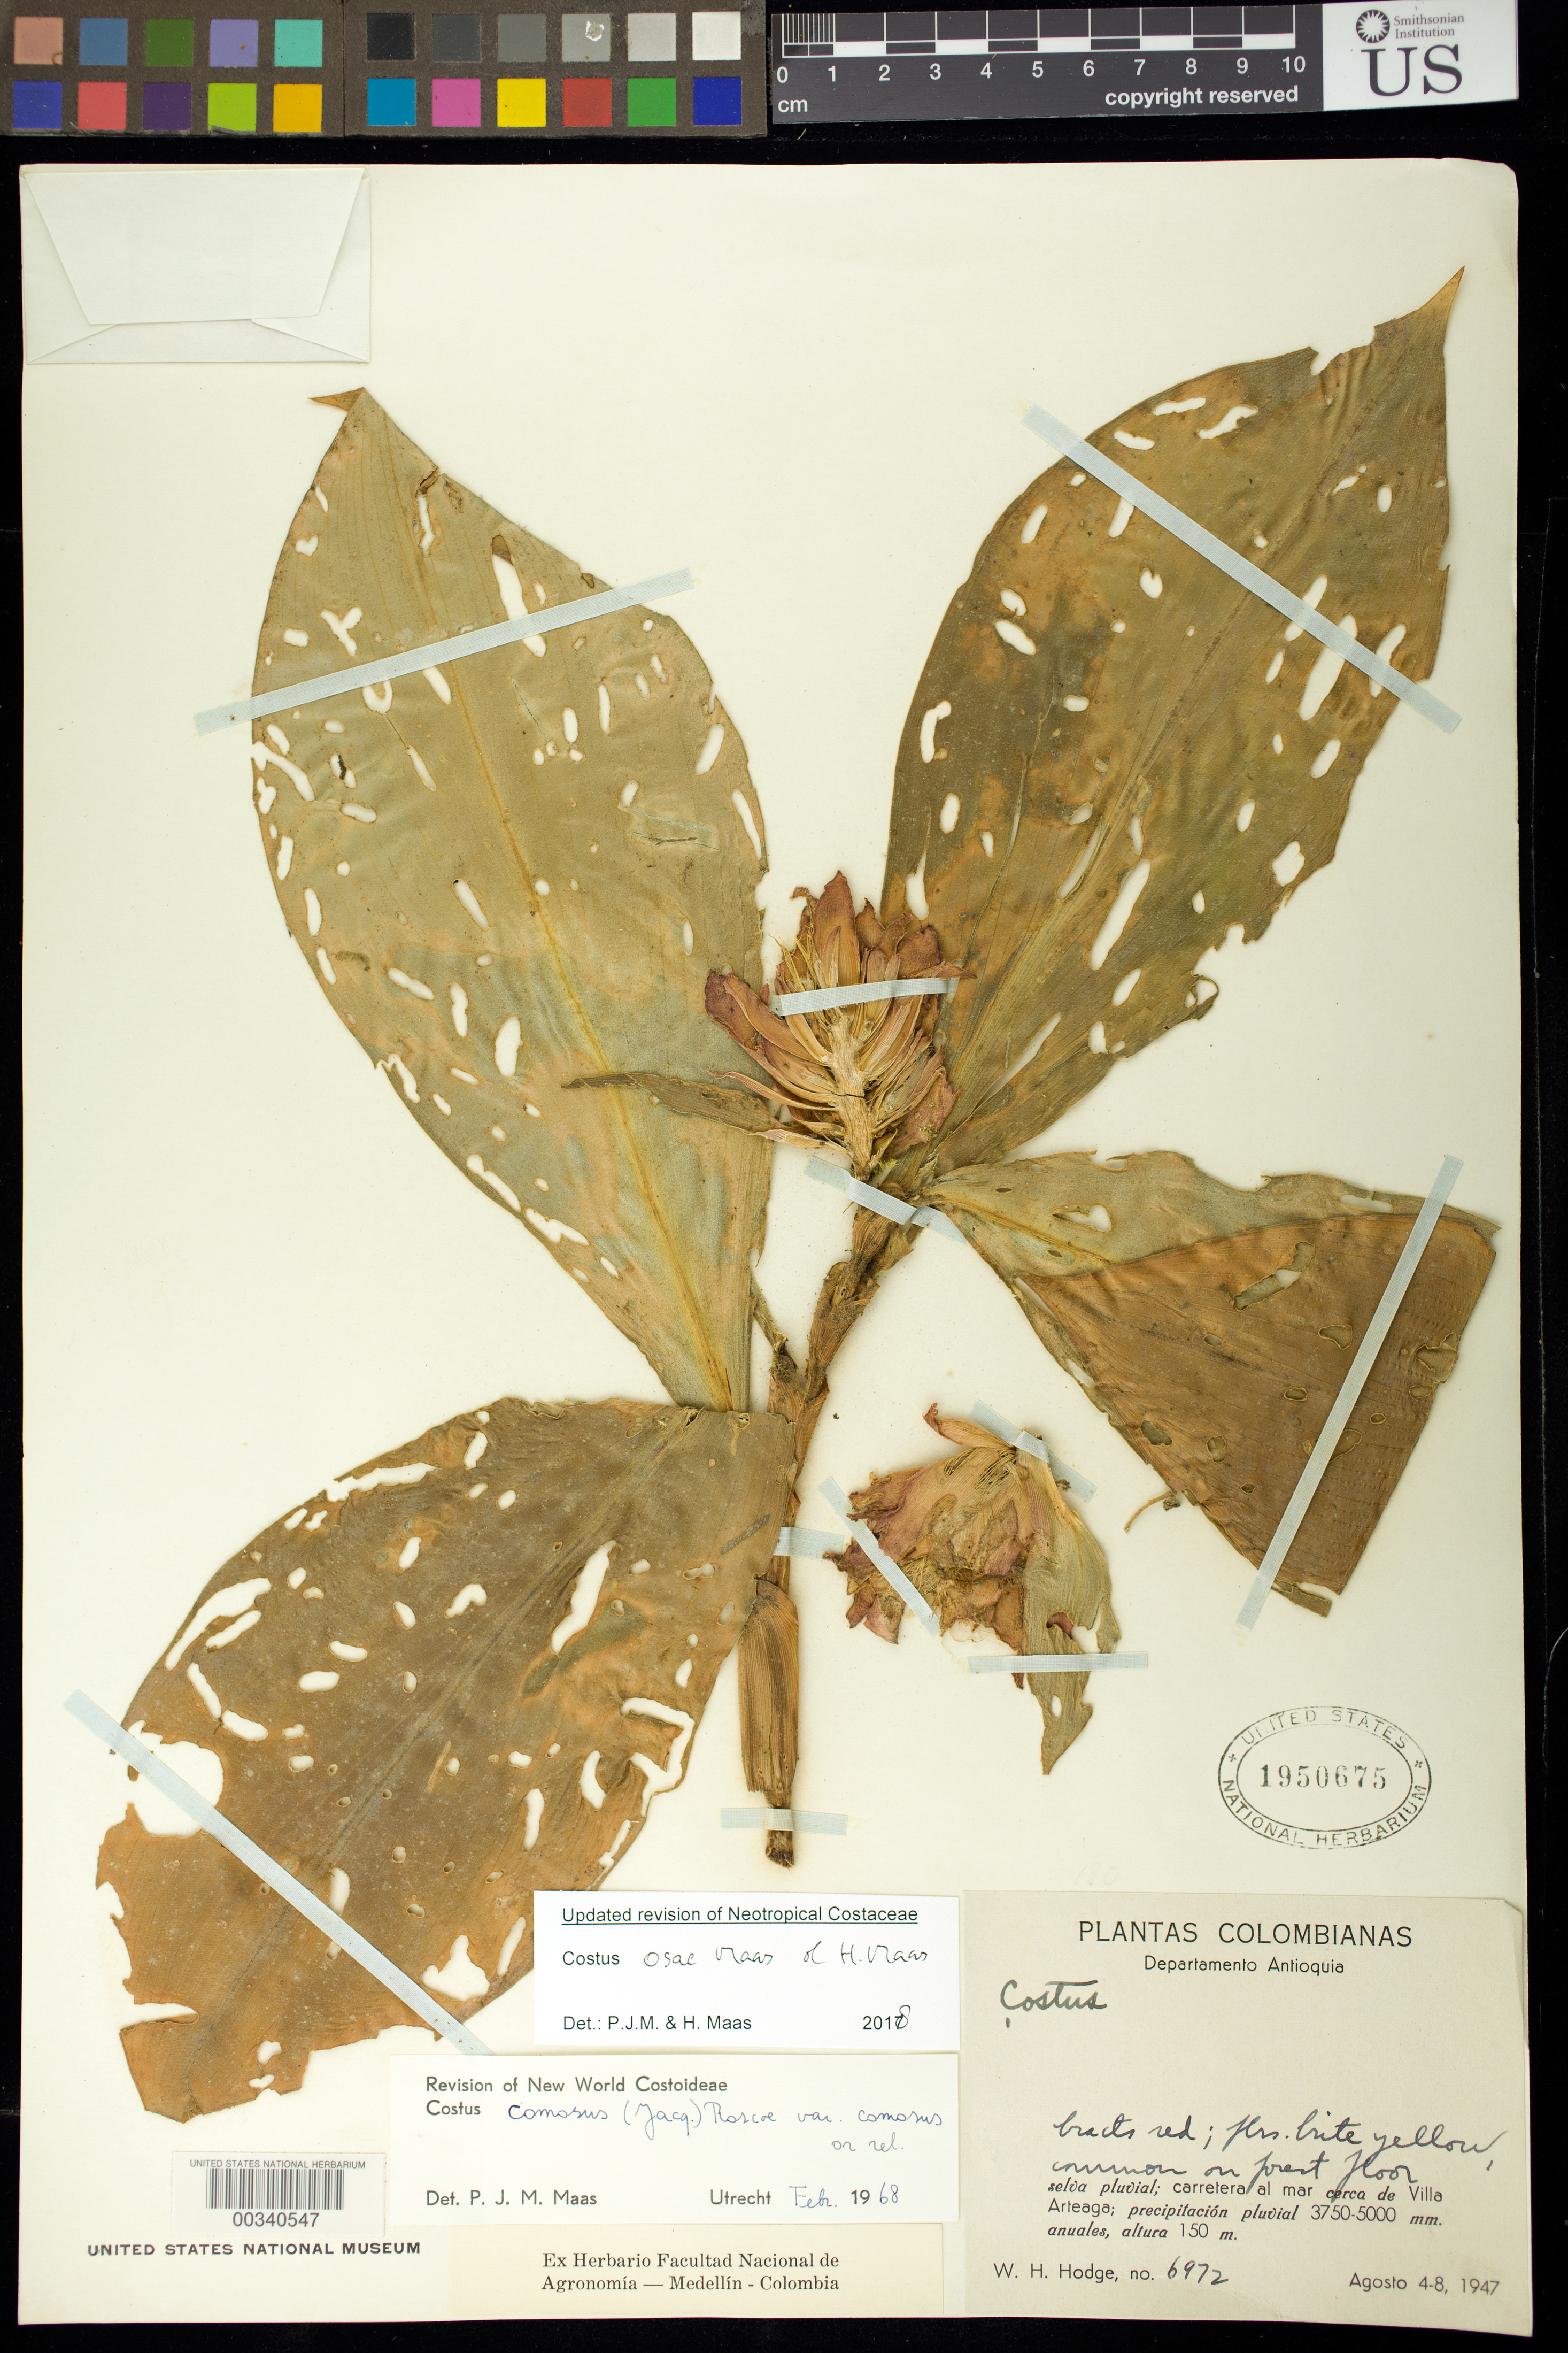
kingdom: Plantae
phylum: Tracheophyta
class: Liliopsida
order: Zingiberales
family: Costaceae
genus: Costus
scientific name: Costus osae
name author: Maas & H. Maas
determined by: Maas, Paul J.; Maas, H.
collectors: W. Hodge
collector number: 6972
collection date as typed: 04 Aug 1947 to 08 Aug 1947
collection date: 1947-08-04/1947-08-08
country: Colombia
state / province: Antioquia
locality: Carretera al Mar Cerca de Villa Arteaga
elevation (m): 150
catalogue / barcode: US 1950675